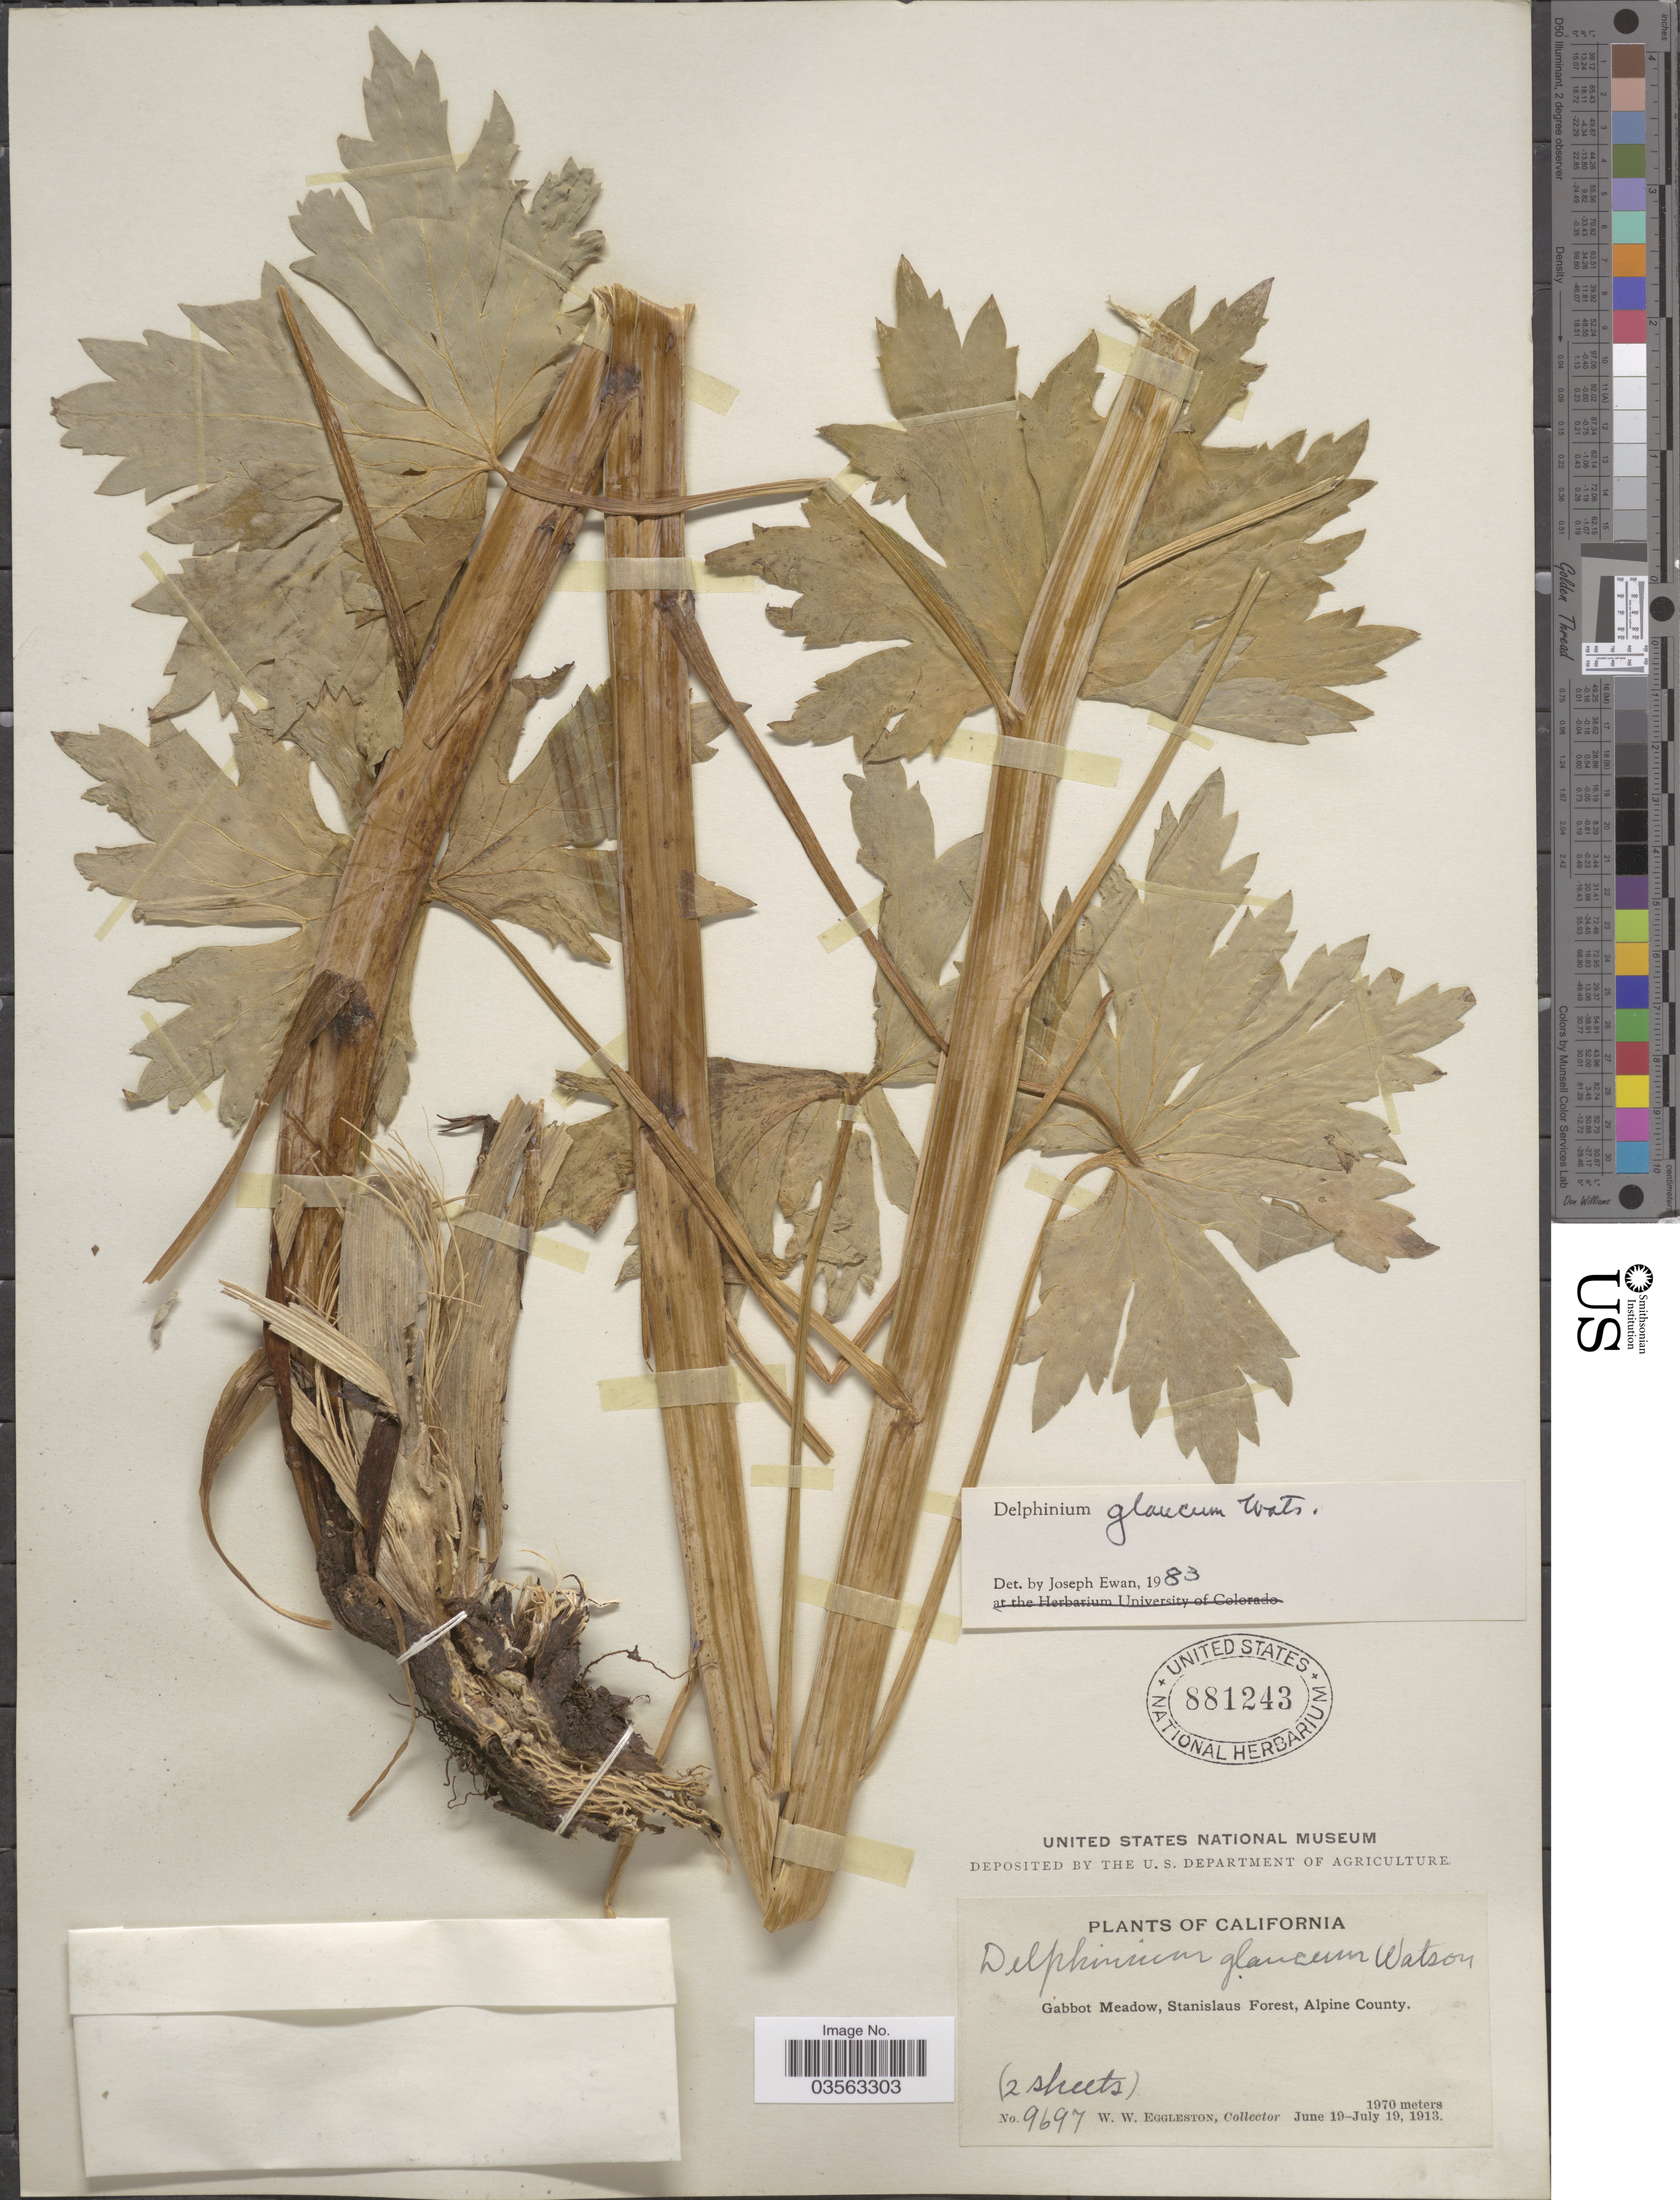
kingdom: Plantae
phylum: Tracheophyta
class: Magnoliopsida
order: Ranunculales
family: Ranunculaceae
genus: Delphinium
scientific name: Delphinium glaucum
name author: S. Watson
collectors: W. W. Eggleston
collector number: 9697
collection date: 1913-06-19/1913-07-19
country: United States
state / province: California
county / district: Alpine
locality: Gabbot Meadow, Stanislaus Forest, Alpine County.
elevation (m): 1970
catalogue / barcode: US 881243